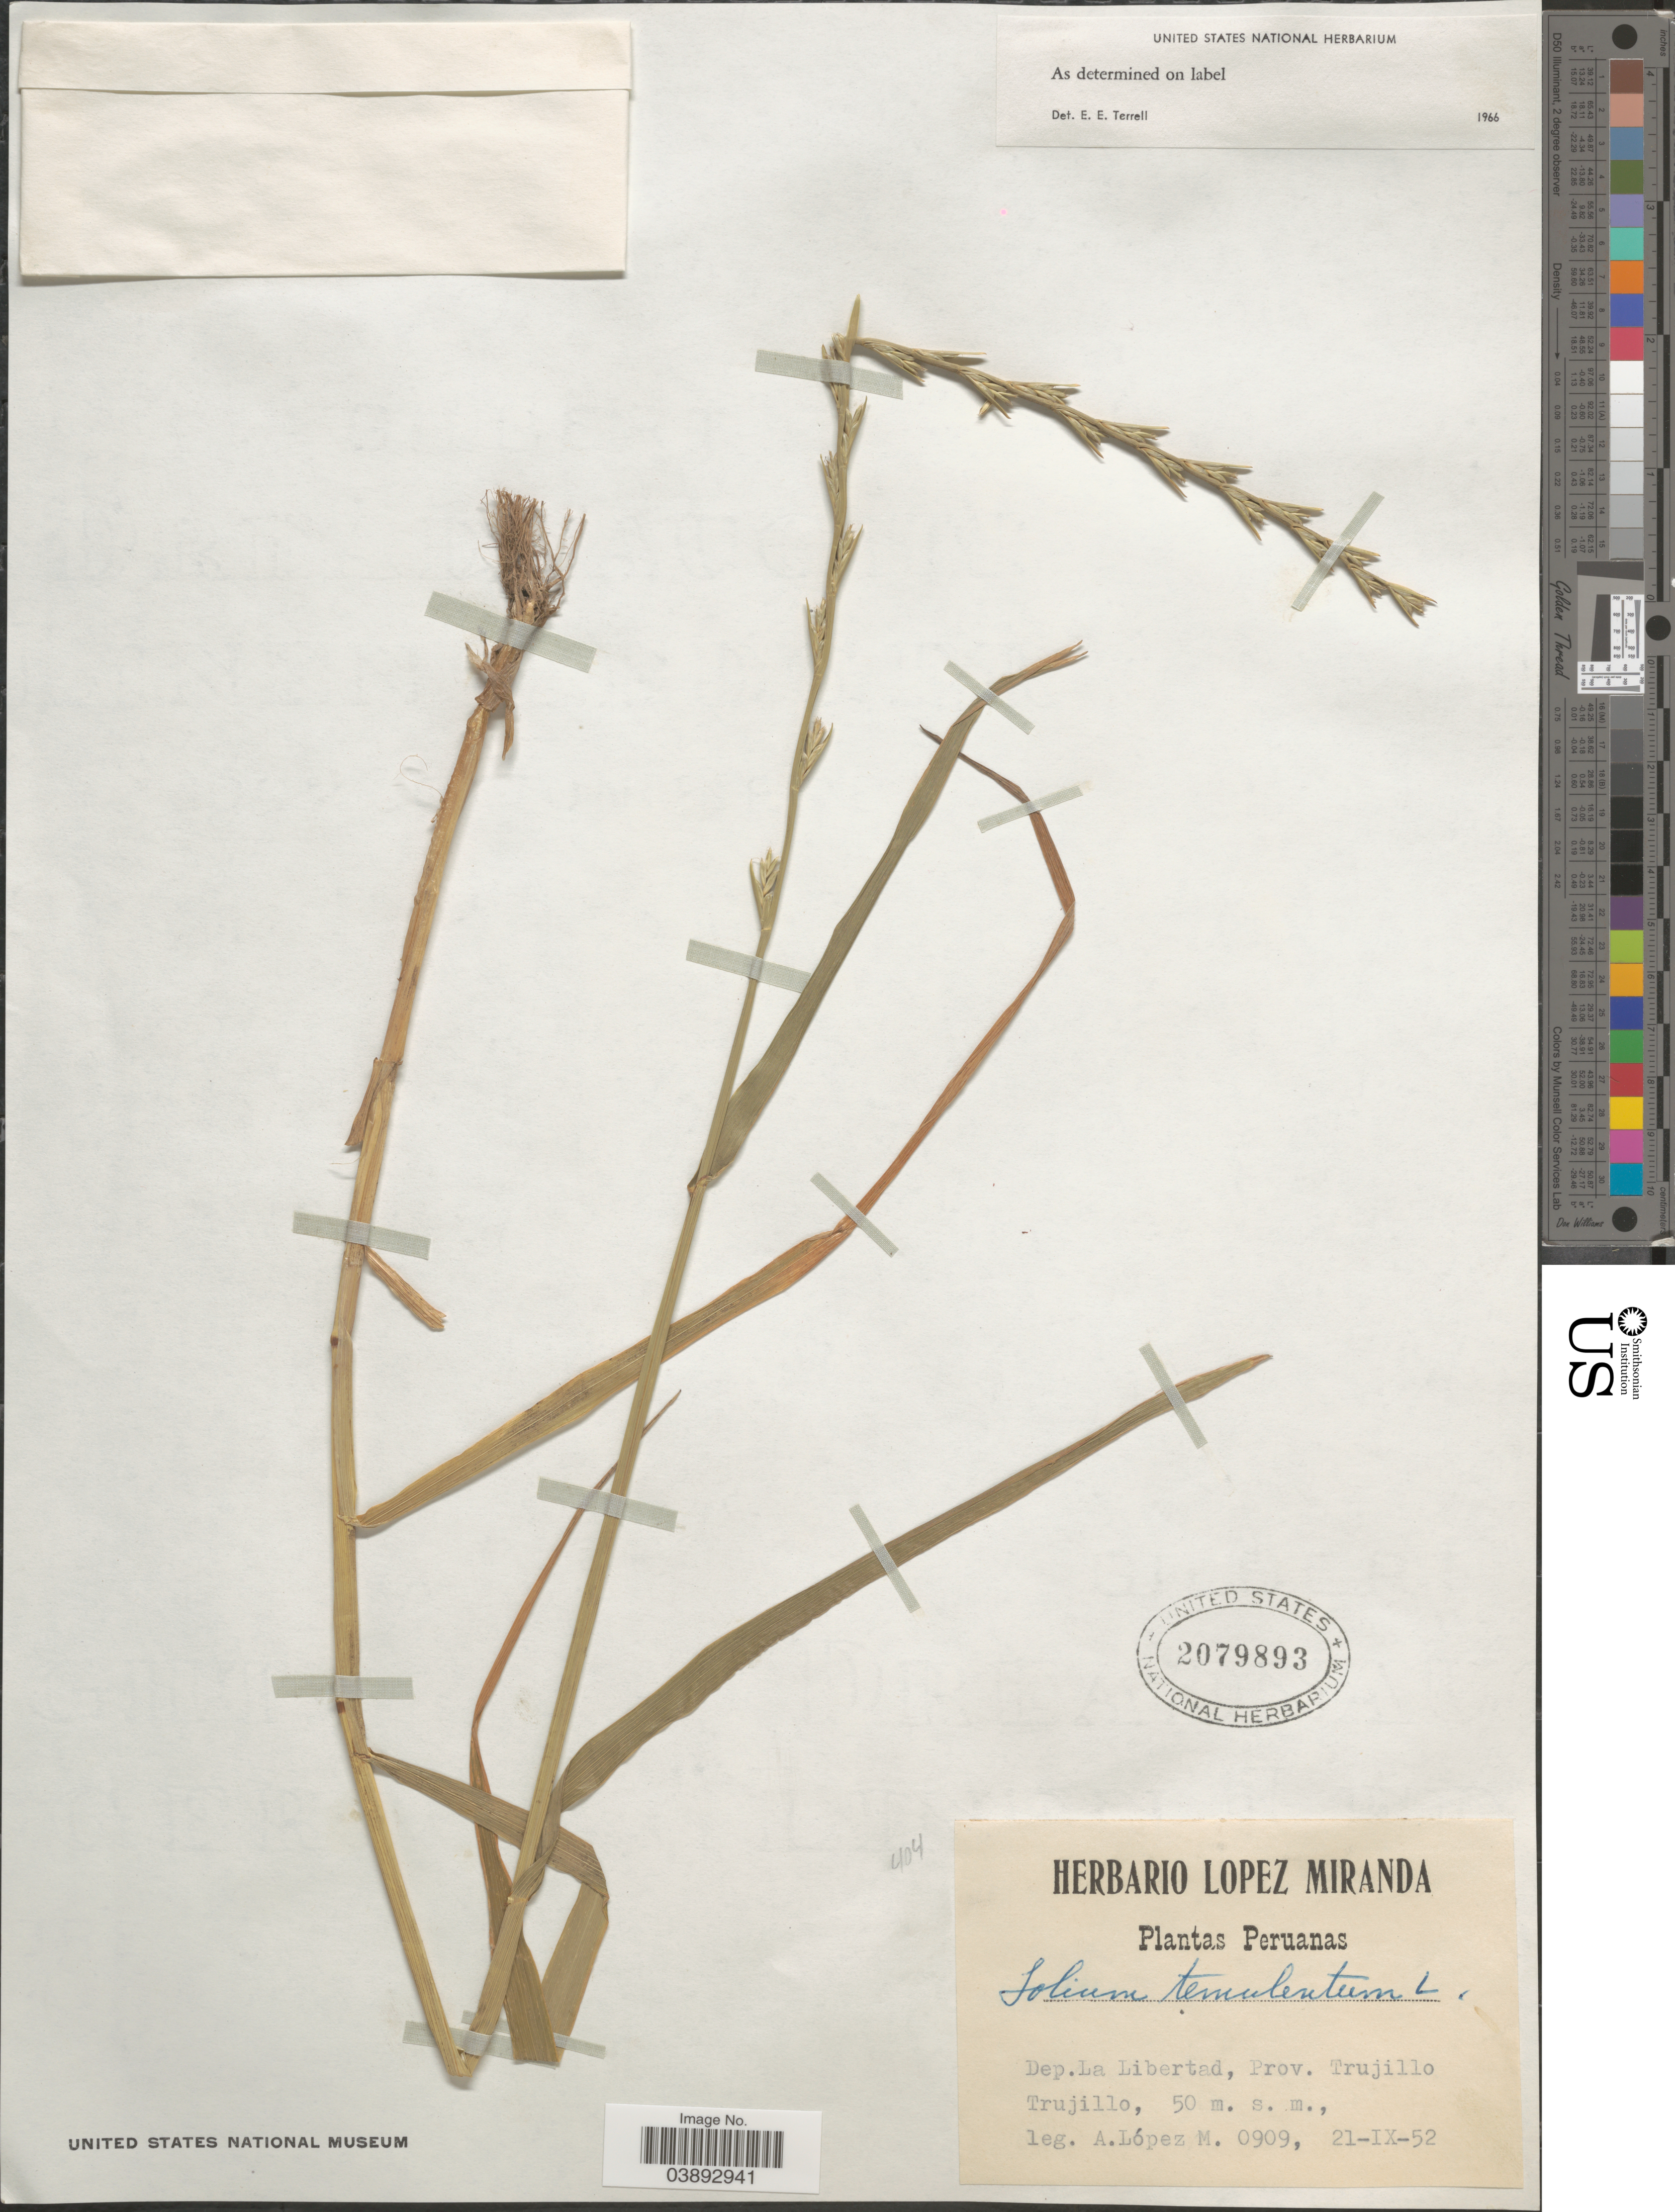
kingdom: Plantae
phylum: Tracheophyta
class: Liliopsida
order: Poales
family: Poaceae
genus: Lolium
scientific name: Lolium temulentum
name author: L.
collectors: A. López M.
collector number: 0909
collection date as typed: Transcribed d/m/y: 21/9/52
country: Peru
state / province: La Libertad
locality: Dep. La Libertad, Prov. Trujillo. Trujillo.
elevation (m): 50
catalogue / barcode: US 2079893